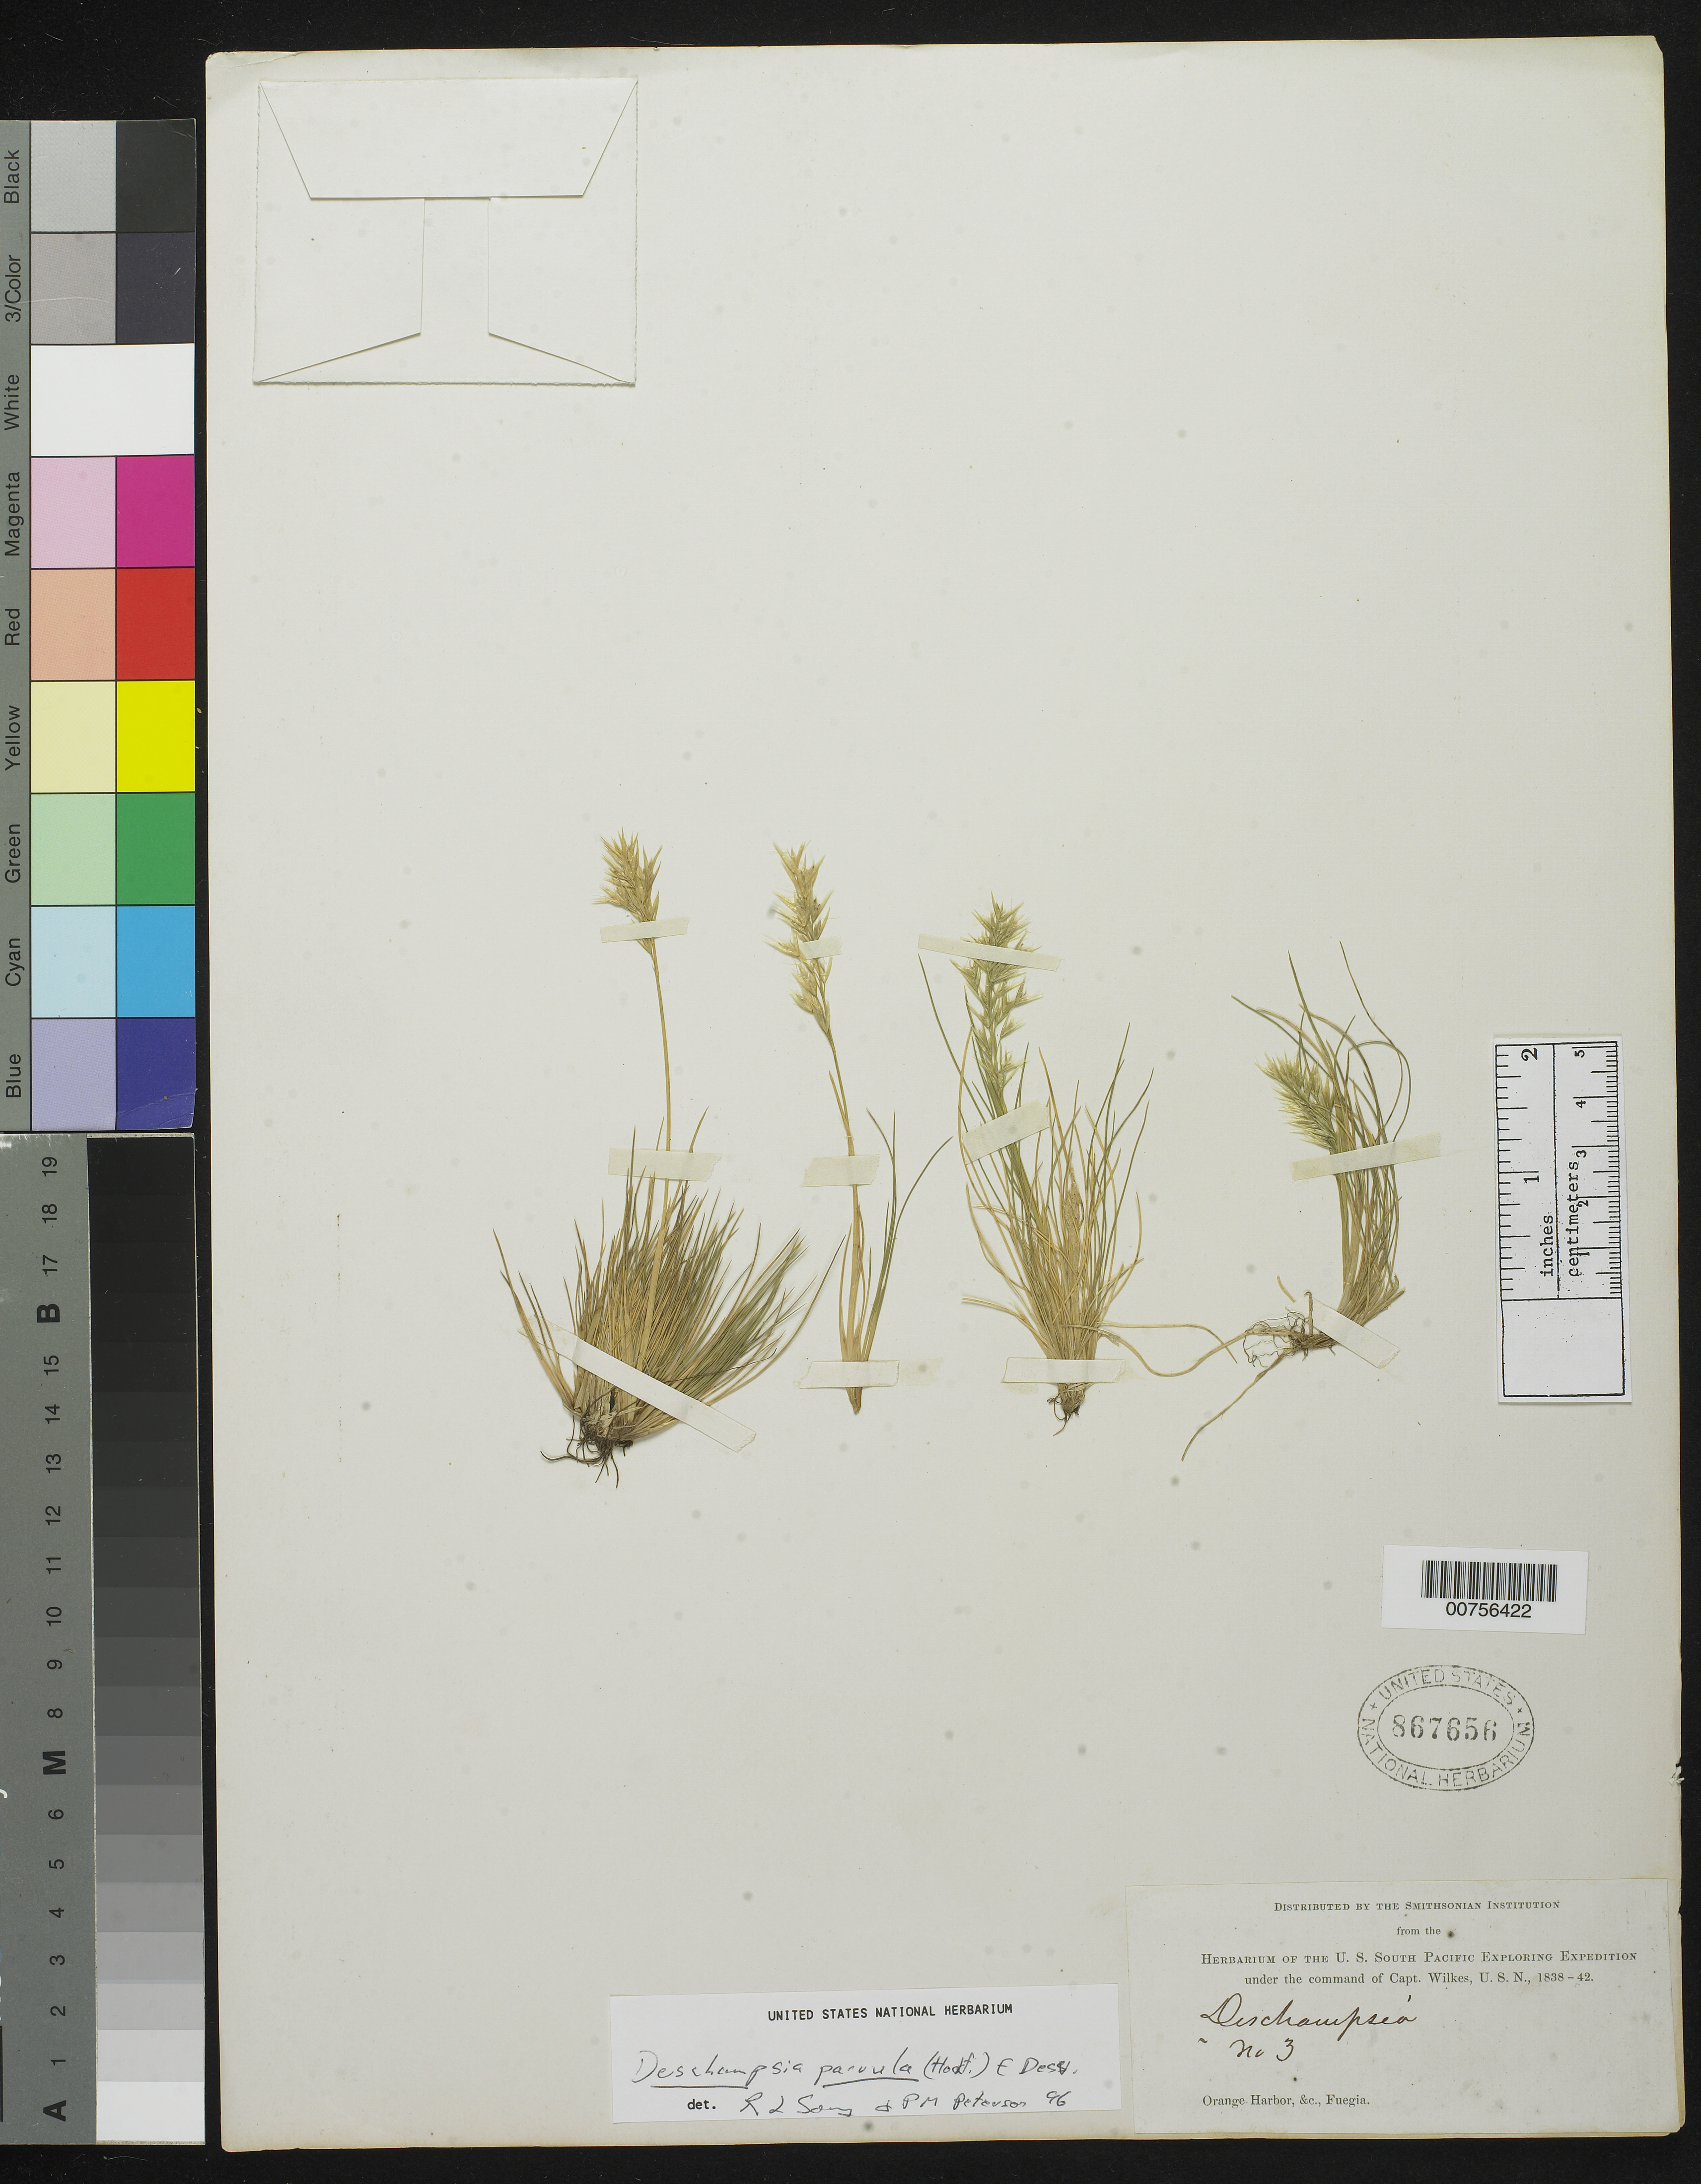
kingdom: Plantae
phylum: Tracheophyta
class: Liliopsida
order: Poales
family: Poaceae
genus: Deschampsia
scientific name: Deschampsia parvula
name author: (Hook. f.) É. Desv.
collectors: Wilkes Explor. Exped.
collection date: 1838/1842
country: Argentina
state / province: Tierra del Fuego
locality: Orange Harbor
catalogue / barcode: US 867656